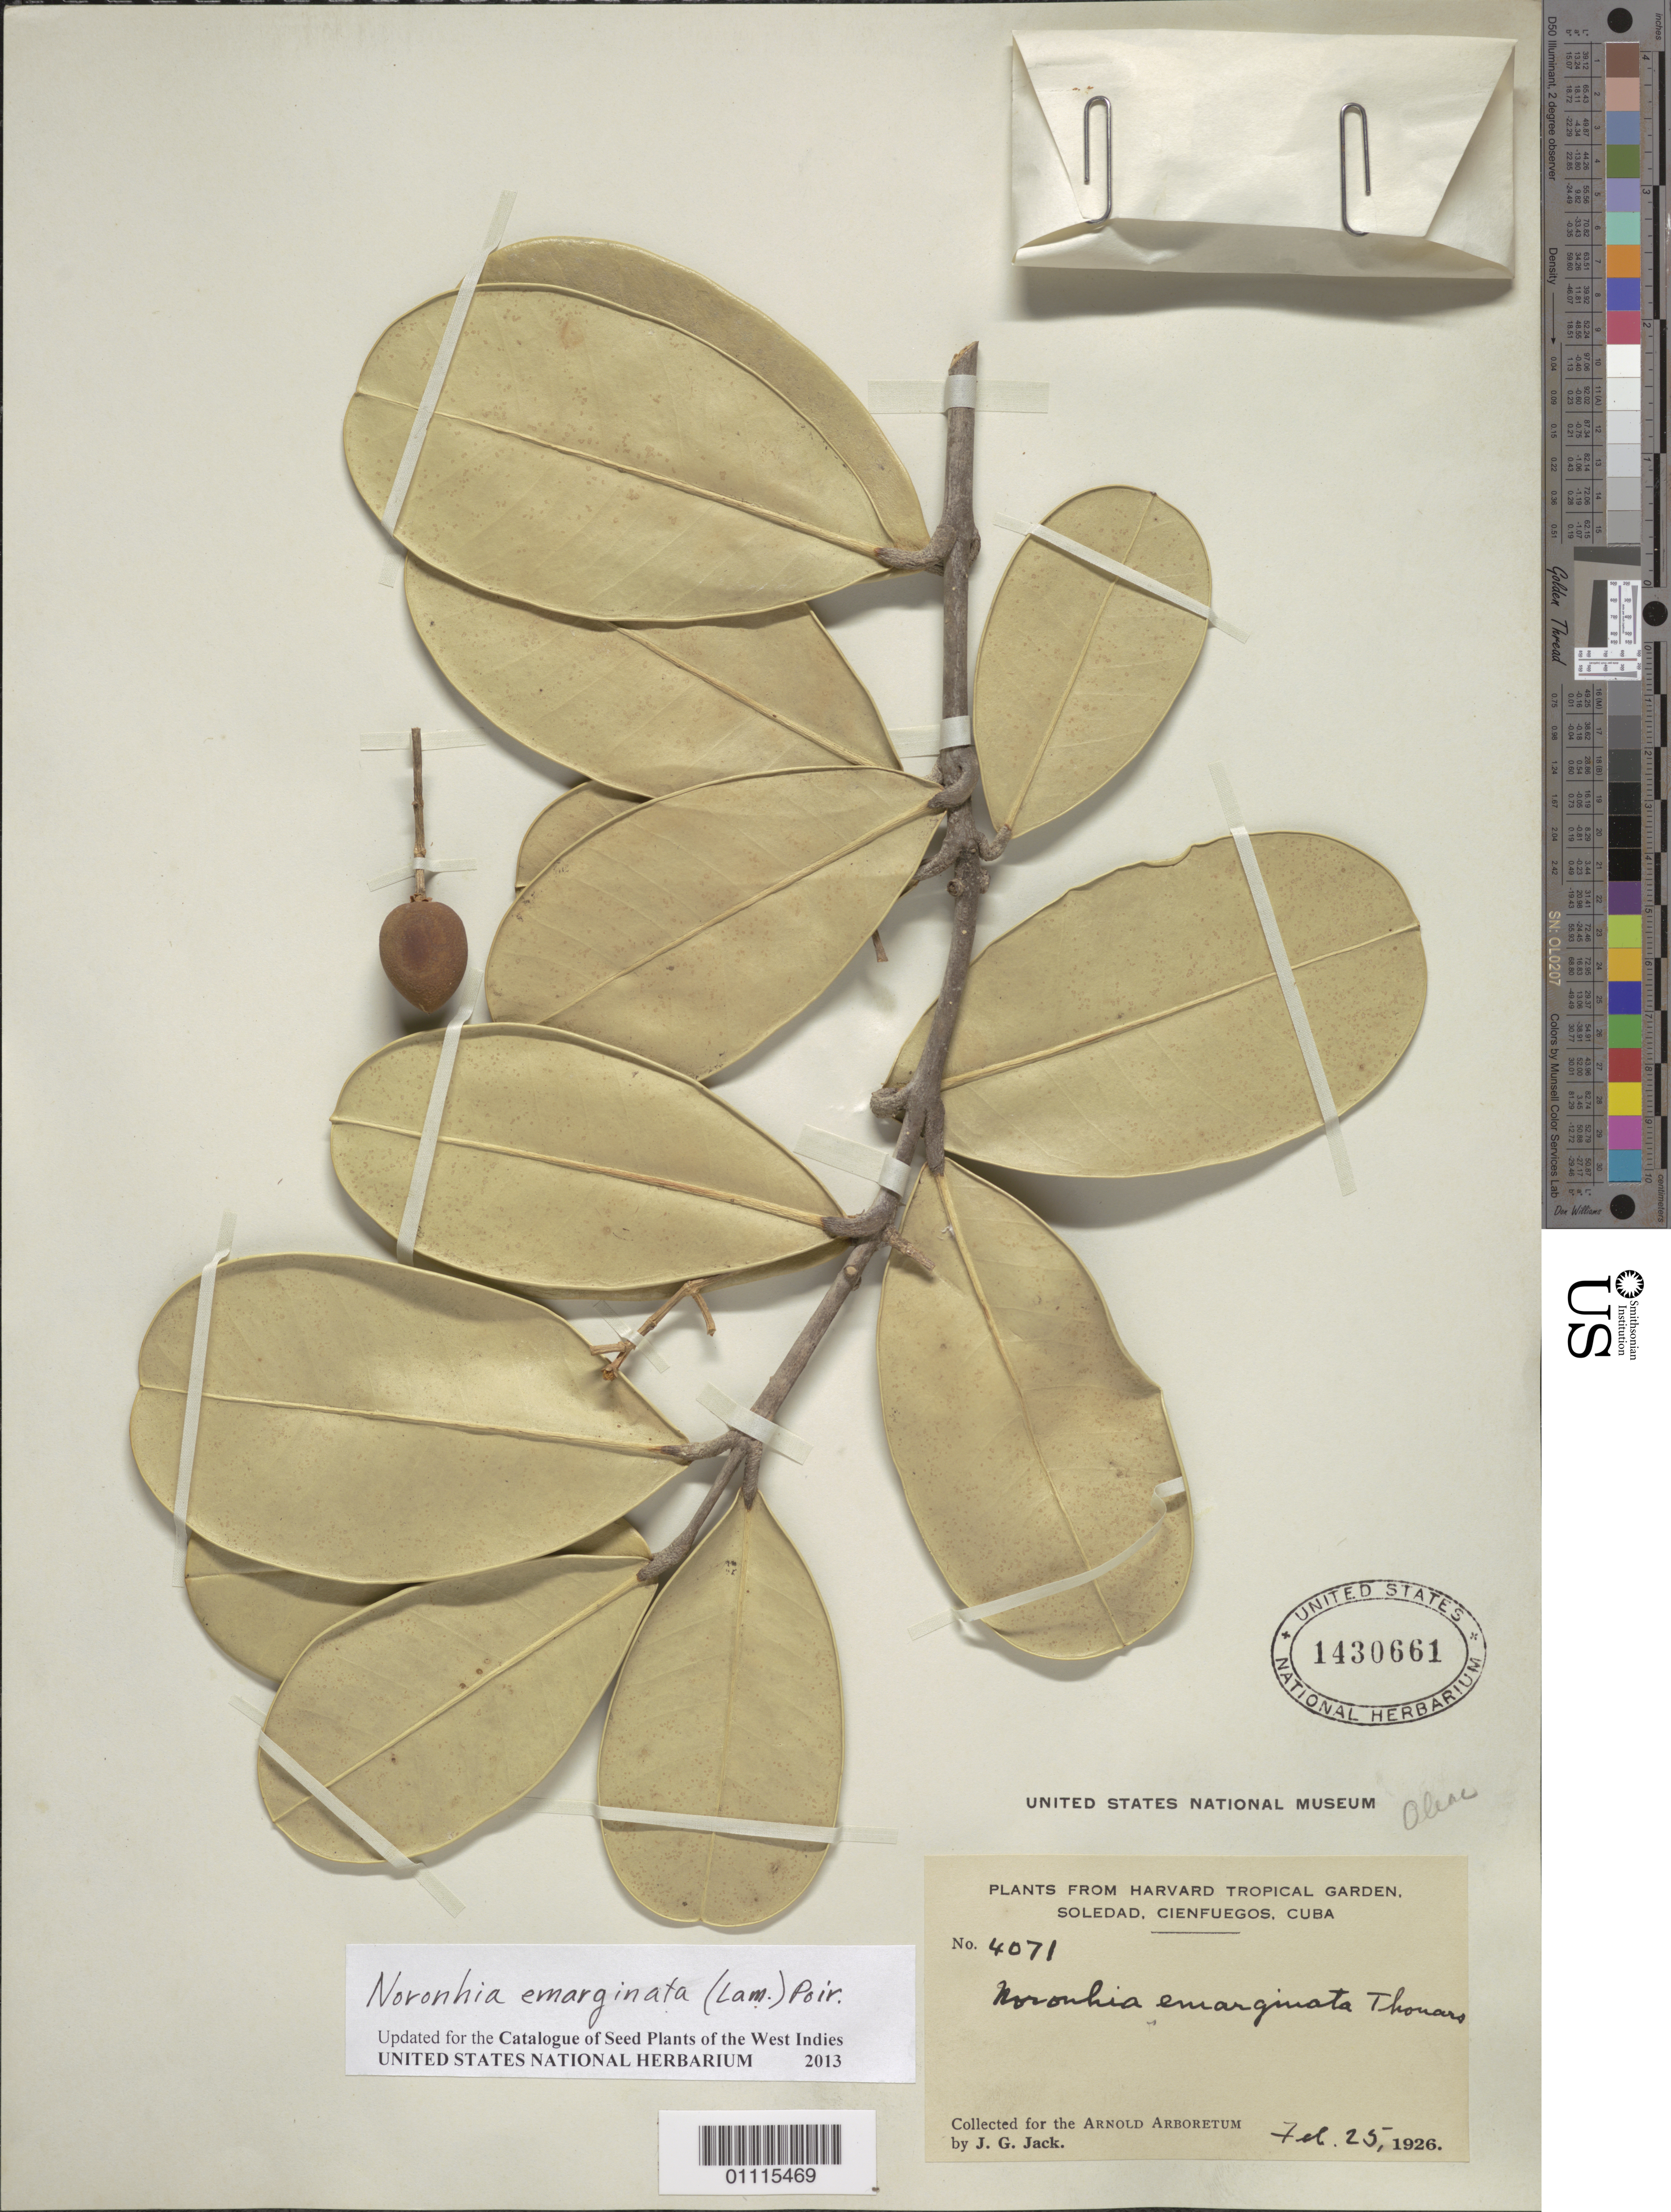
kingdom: Plantae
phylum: Tracheophyta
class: Magnoliopsida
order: Lamiales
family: Oleaceae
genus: Noronhia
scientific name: Noronhia emarginata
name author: (Lam.) Thouars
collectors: J. G. Jack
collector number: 4071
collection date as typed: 25 Feb 1926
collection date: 1926-02-25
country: Cuba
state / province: Santa Clara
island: Cuba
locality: Soledad, Cienfuegos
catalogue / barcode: US 1430661